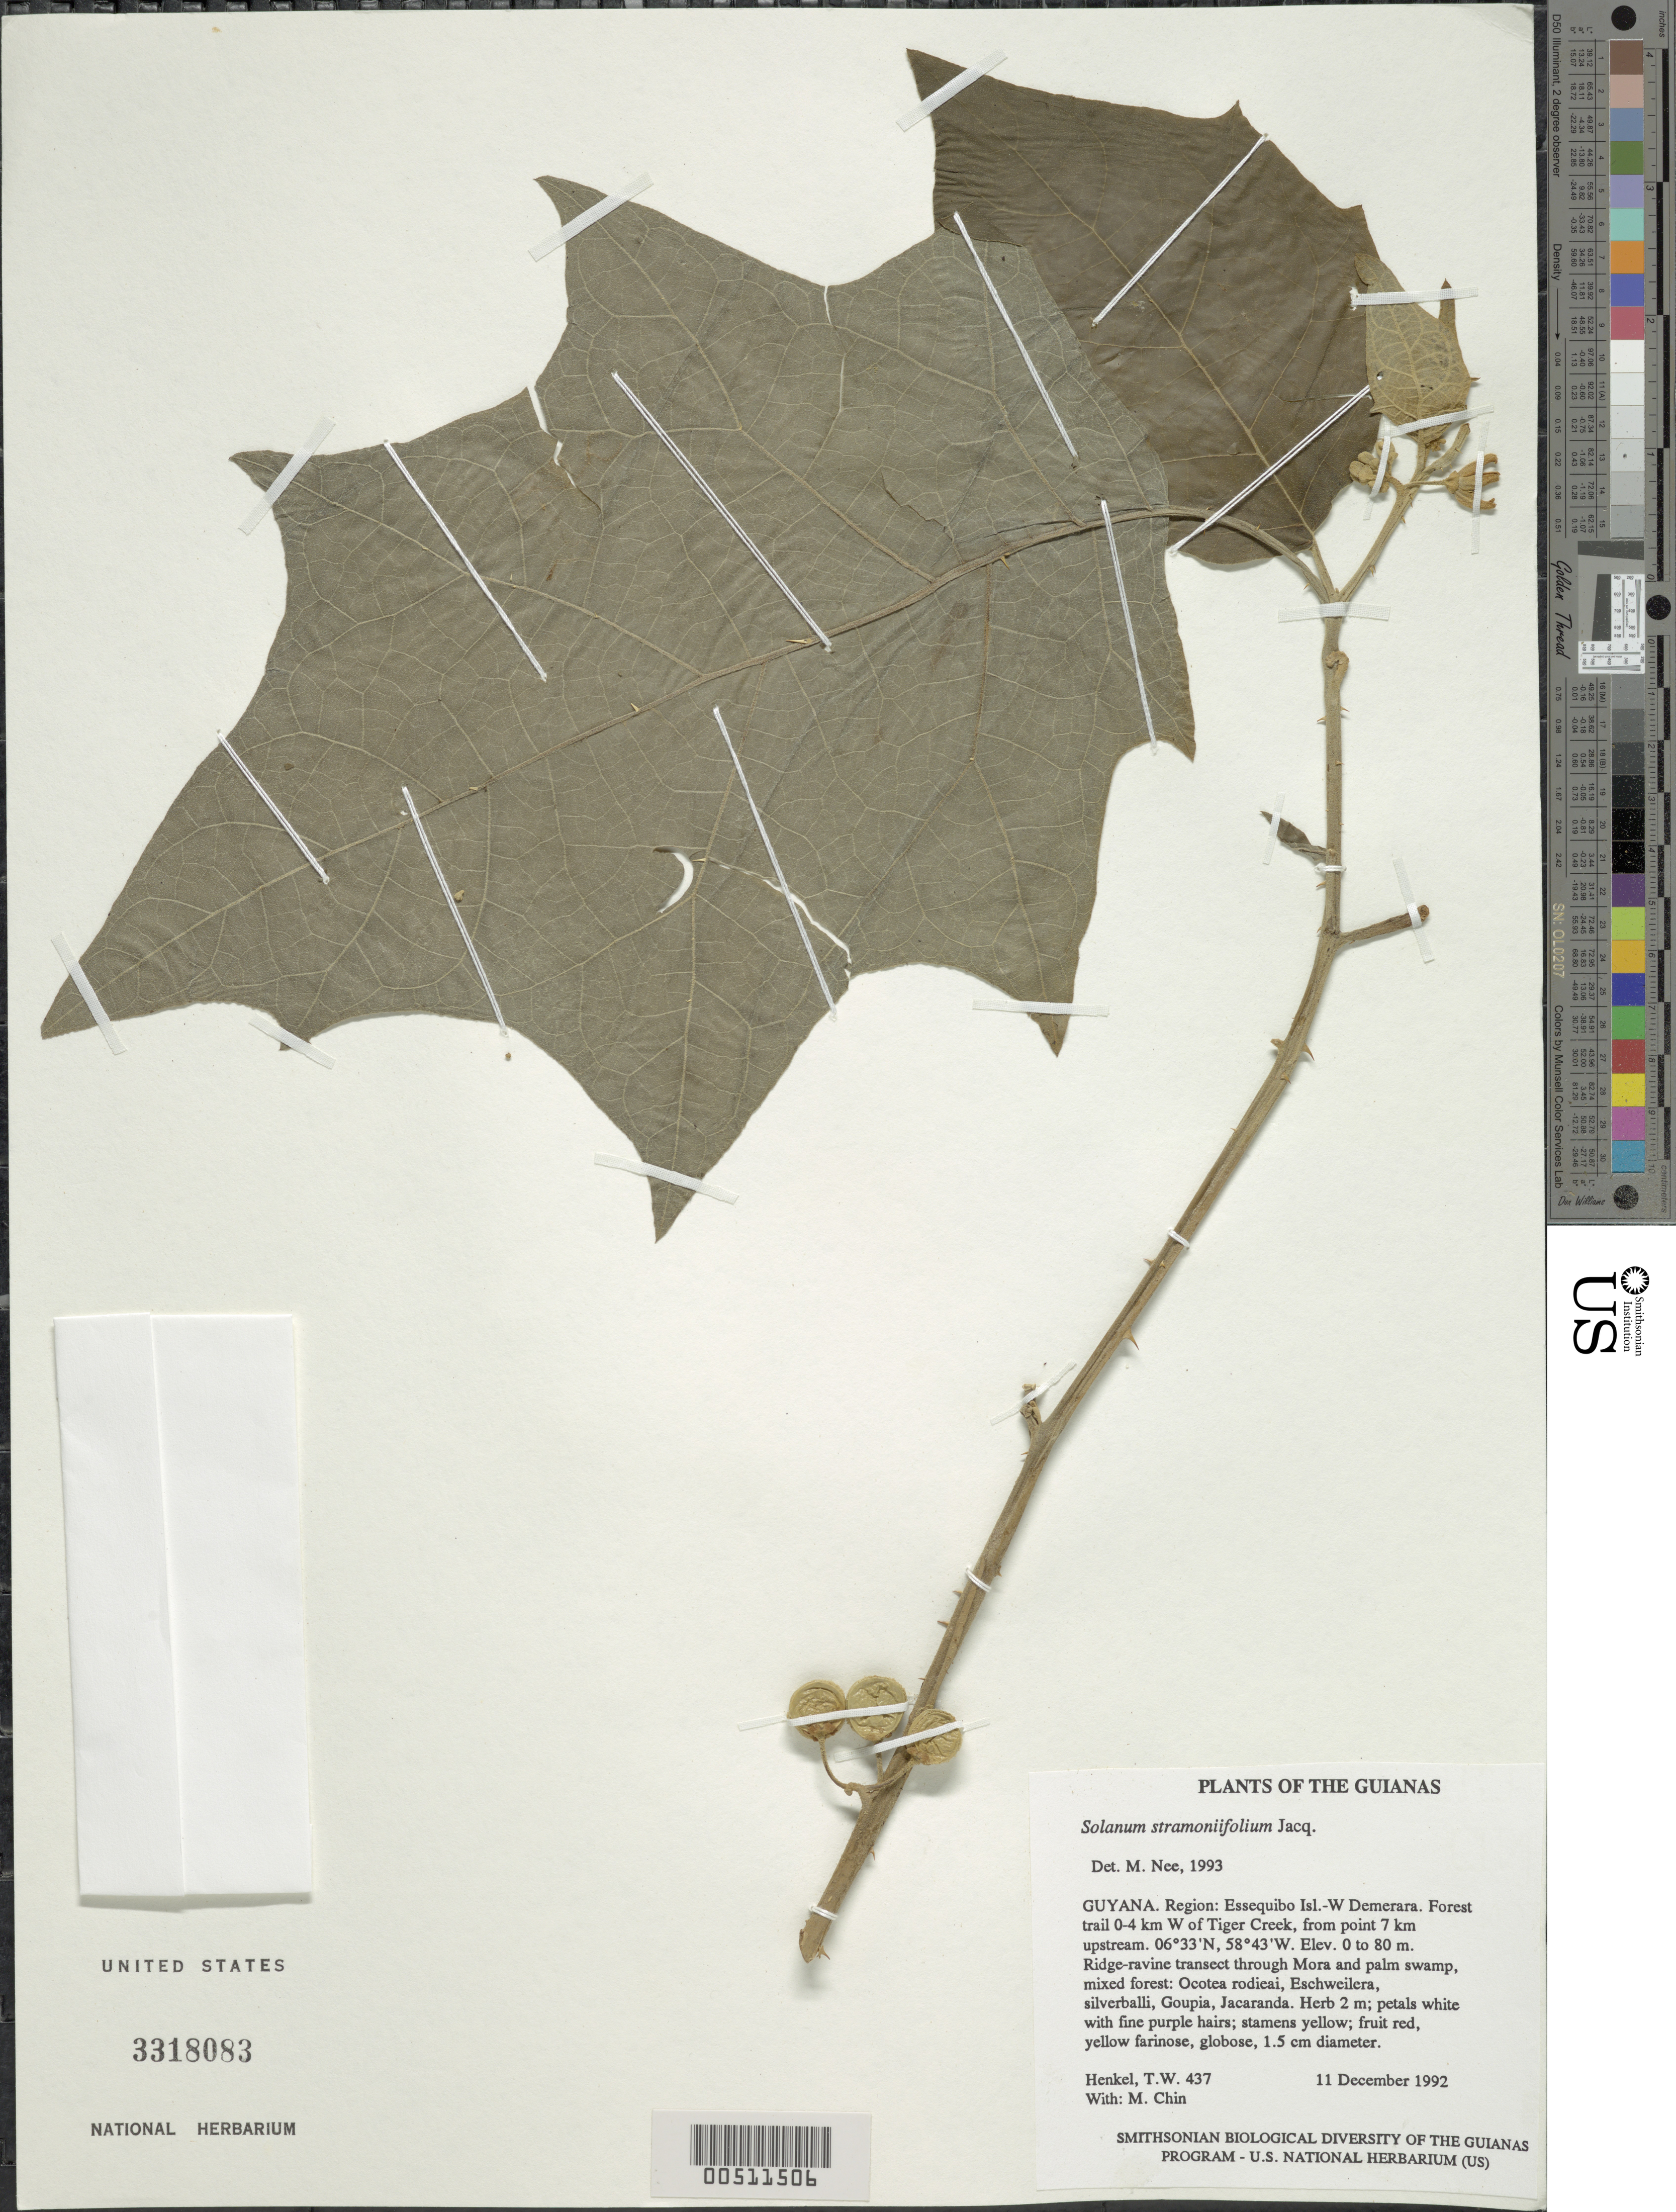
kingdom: Plantae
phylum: Tracheophyta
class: Magnoliopsida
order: Solanales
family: Solanaceae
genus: Solanum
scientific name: Solanum stramoniifolium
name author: Jacq.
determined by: Nee, Michael H.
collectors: T. Henkel & M. Chin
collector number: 437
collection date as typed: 12 Dec 1992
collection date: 1992-12-12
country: Guyana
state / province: Essequibo Isl-W. Demerara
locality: Forest trail 0-4 km W of Tiger Creek, from point 7 km upstream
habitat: Ridge-ravine transect through Mora and palm swamp, mixed forest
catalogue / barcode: US 3318083